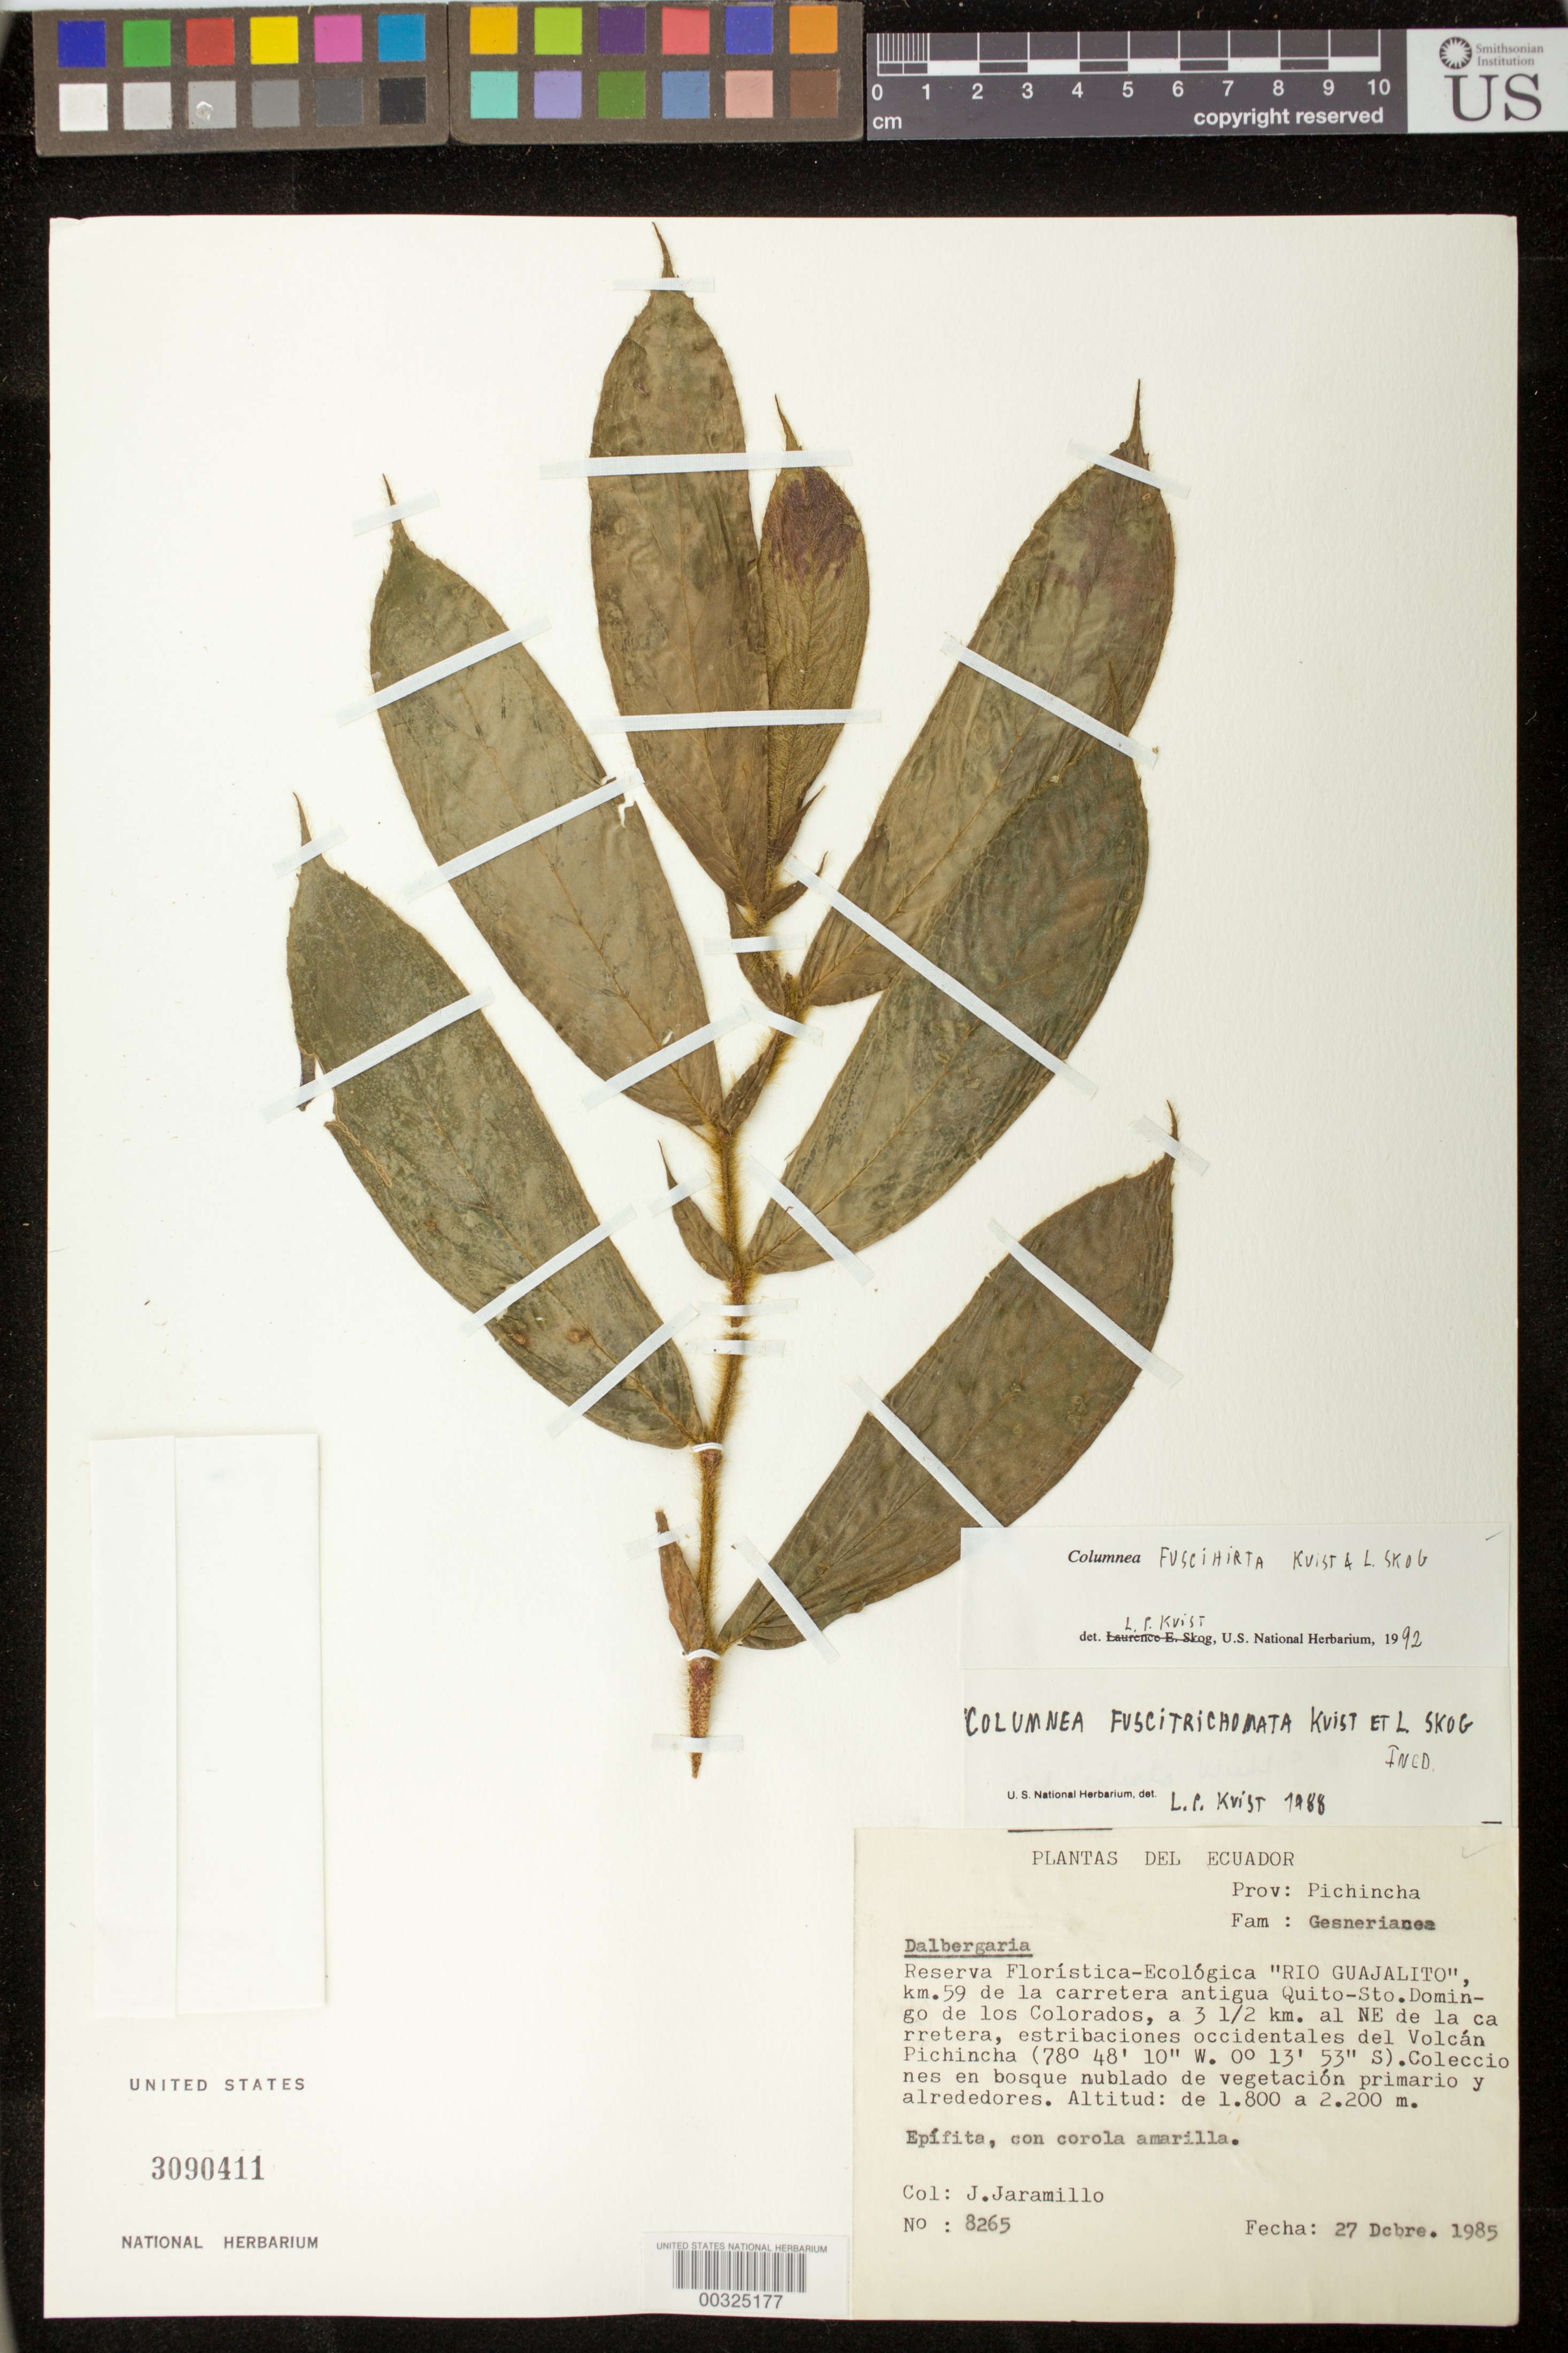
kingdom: Plantae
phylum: Tracheophyta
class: Magnoliopsida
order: Lamiales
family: Gesneriaceae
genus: Columnea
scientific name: Columnea fuscihirta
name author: L.P. Kvist & L.E. Skog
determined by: Skog, Laurence E.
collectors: J. L. Jaramillo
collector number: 8265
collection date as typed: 27 Dec 1985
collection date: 1985-12-27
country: Ecuador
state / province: Pichincha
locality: Reserva Florística-Ecológica "RIO GUAJALITO", km 59 de la carretera antigua Quito - Sto. Domingo de los Colorados, a 3 1/2 km al NE de la carretera, estribaciones occidentales del Volcán Pichincha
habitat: Bosque nublado de vegetación primario y alrededores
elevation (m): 1800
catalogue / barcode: US 3090411